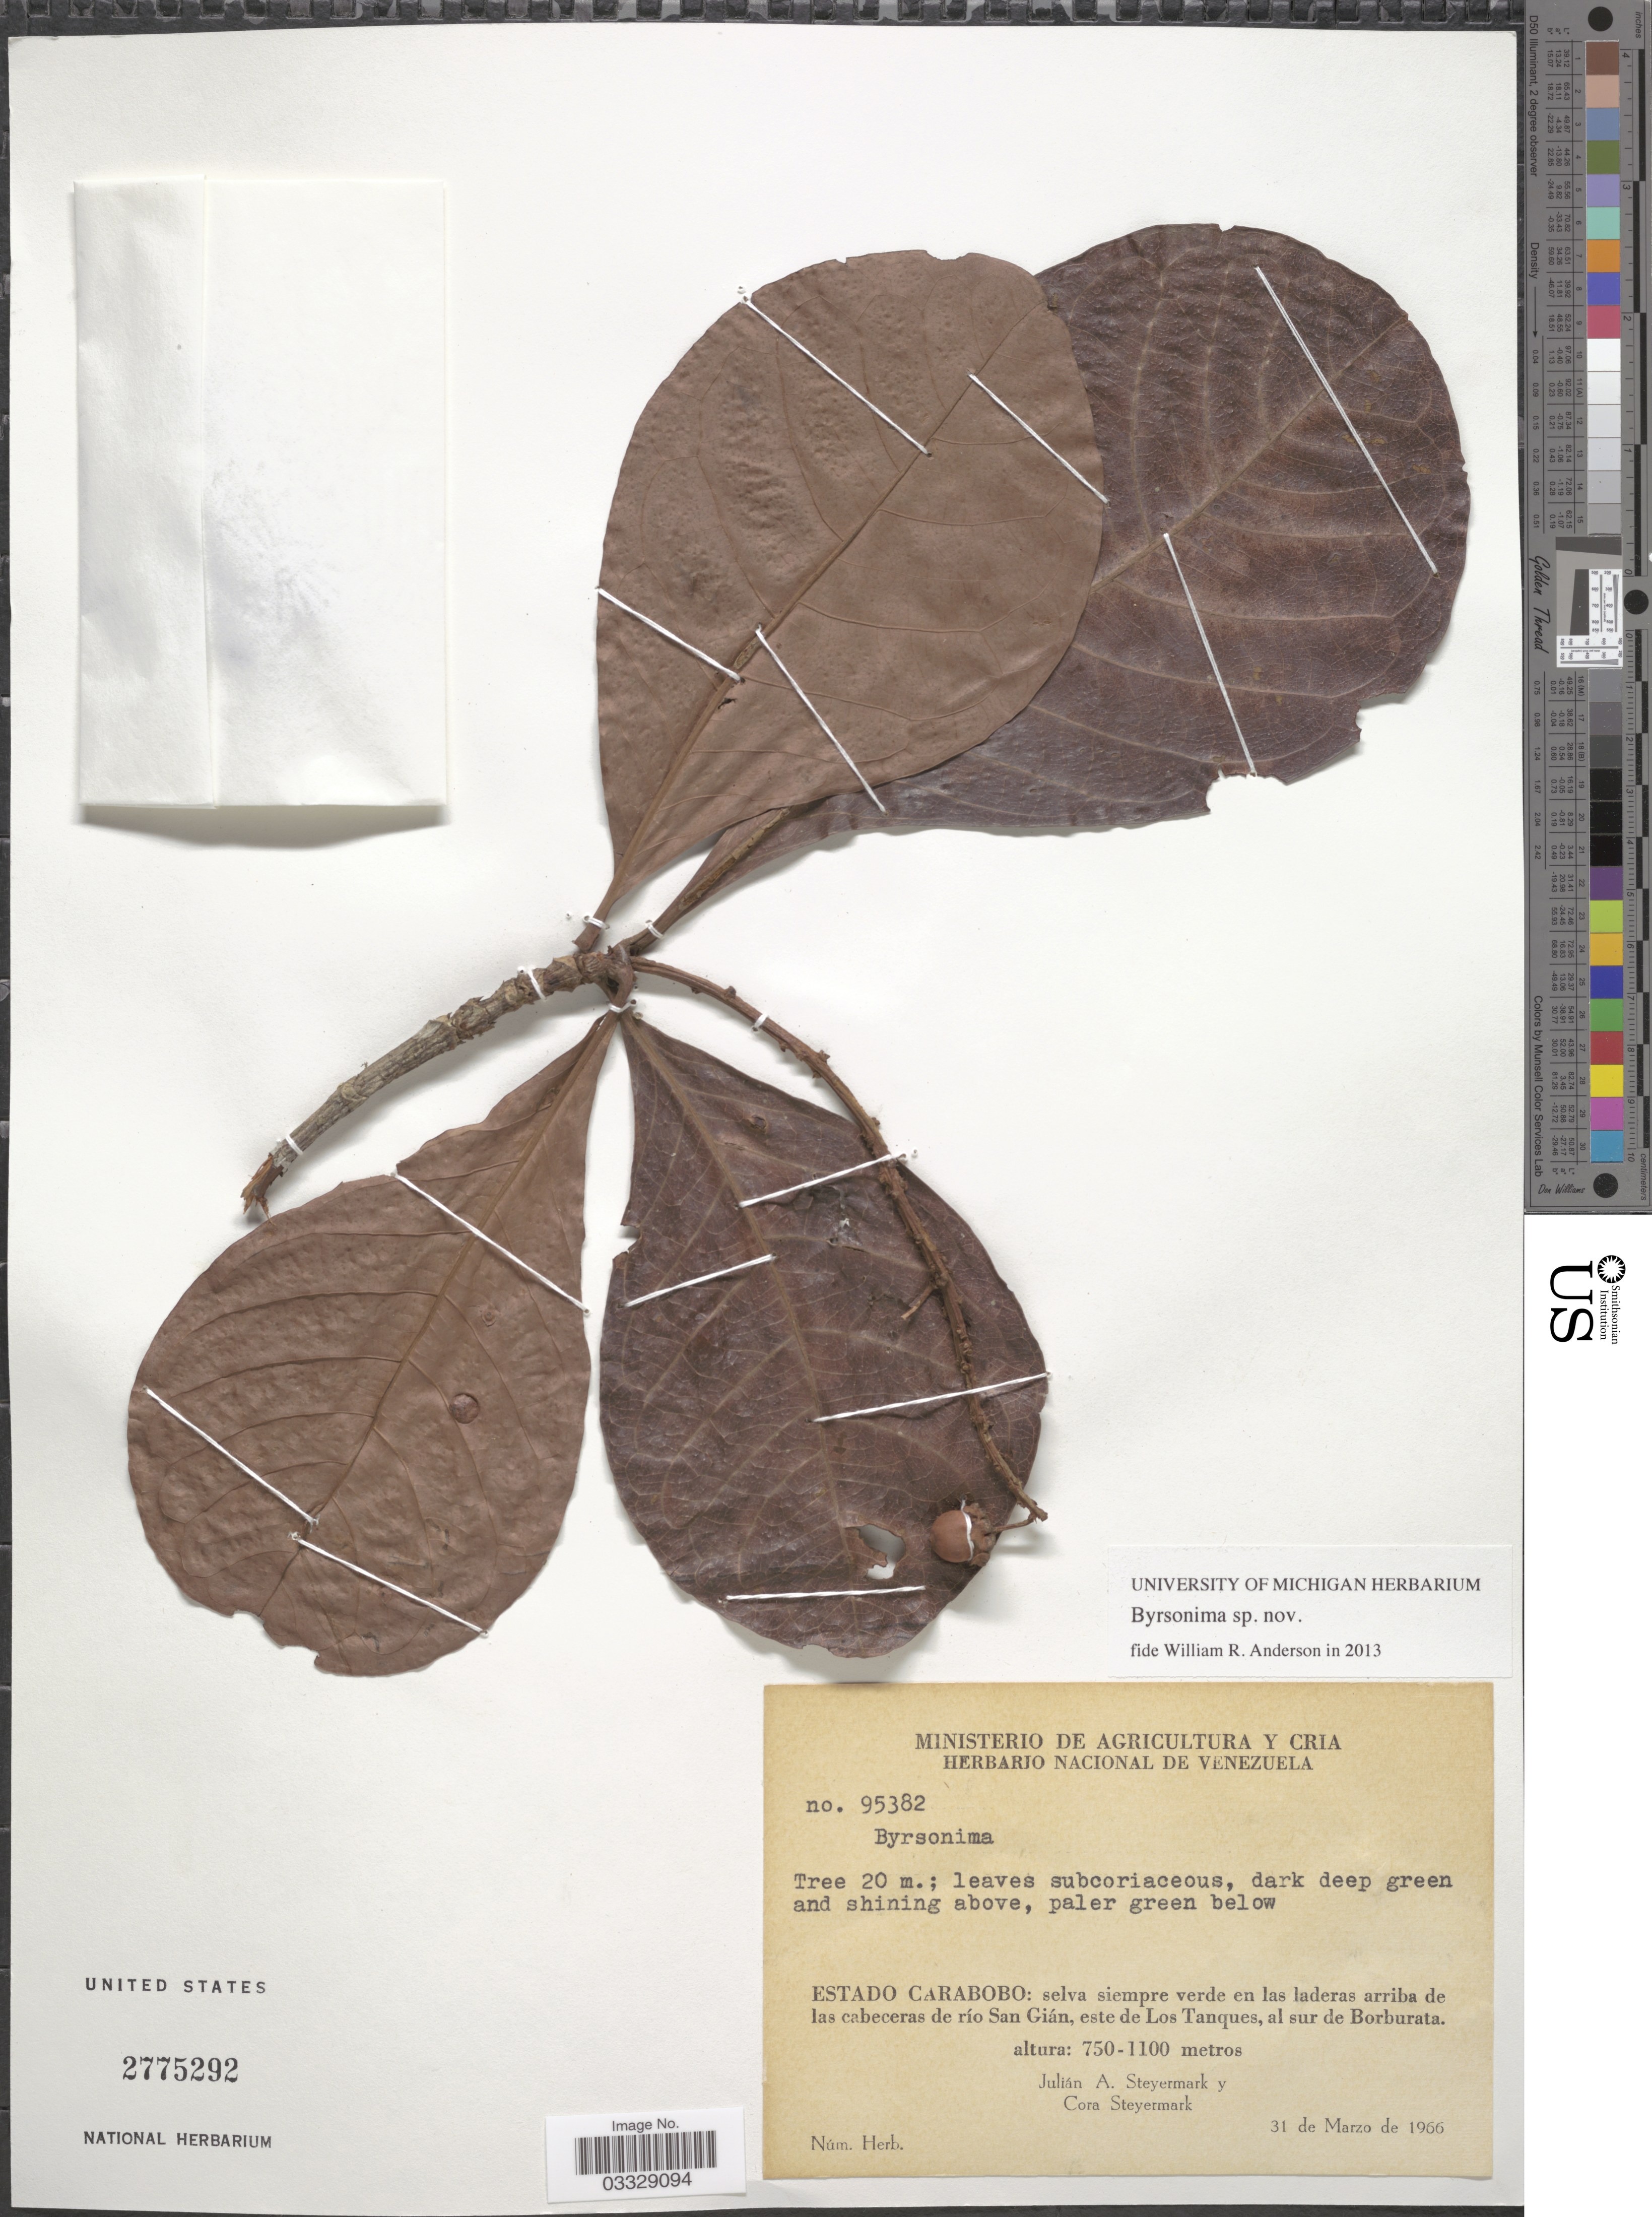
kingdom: Plantae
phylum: Tracheophyta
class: Magnoliopsida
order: Malpighiales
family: Malpighiaceae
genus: Byrsonima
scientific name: Byrsonima sp.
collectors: J. Steyermark & C. Steyermark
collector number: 95382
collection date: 1966-03-31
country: Venezuela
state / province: Carabobo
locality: Selva siempre verde en las laderas arriba de las cabeceras del río San Gián, este de Los Tanques, al sur de Borburata.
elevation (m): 750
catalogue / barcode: US 2775292